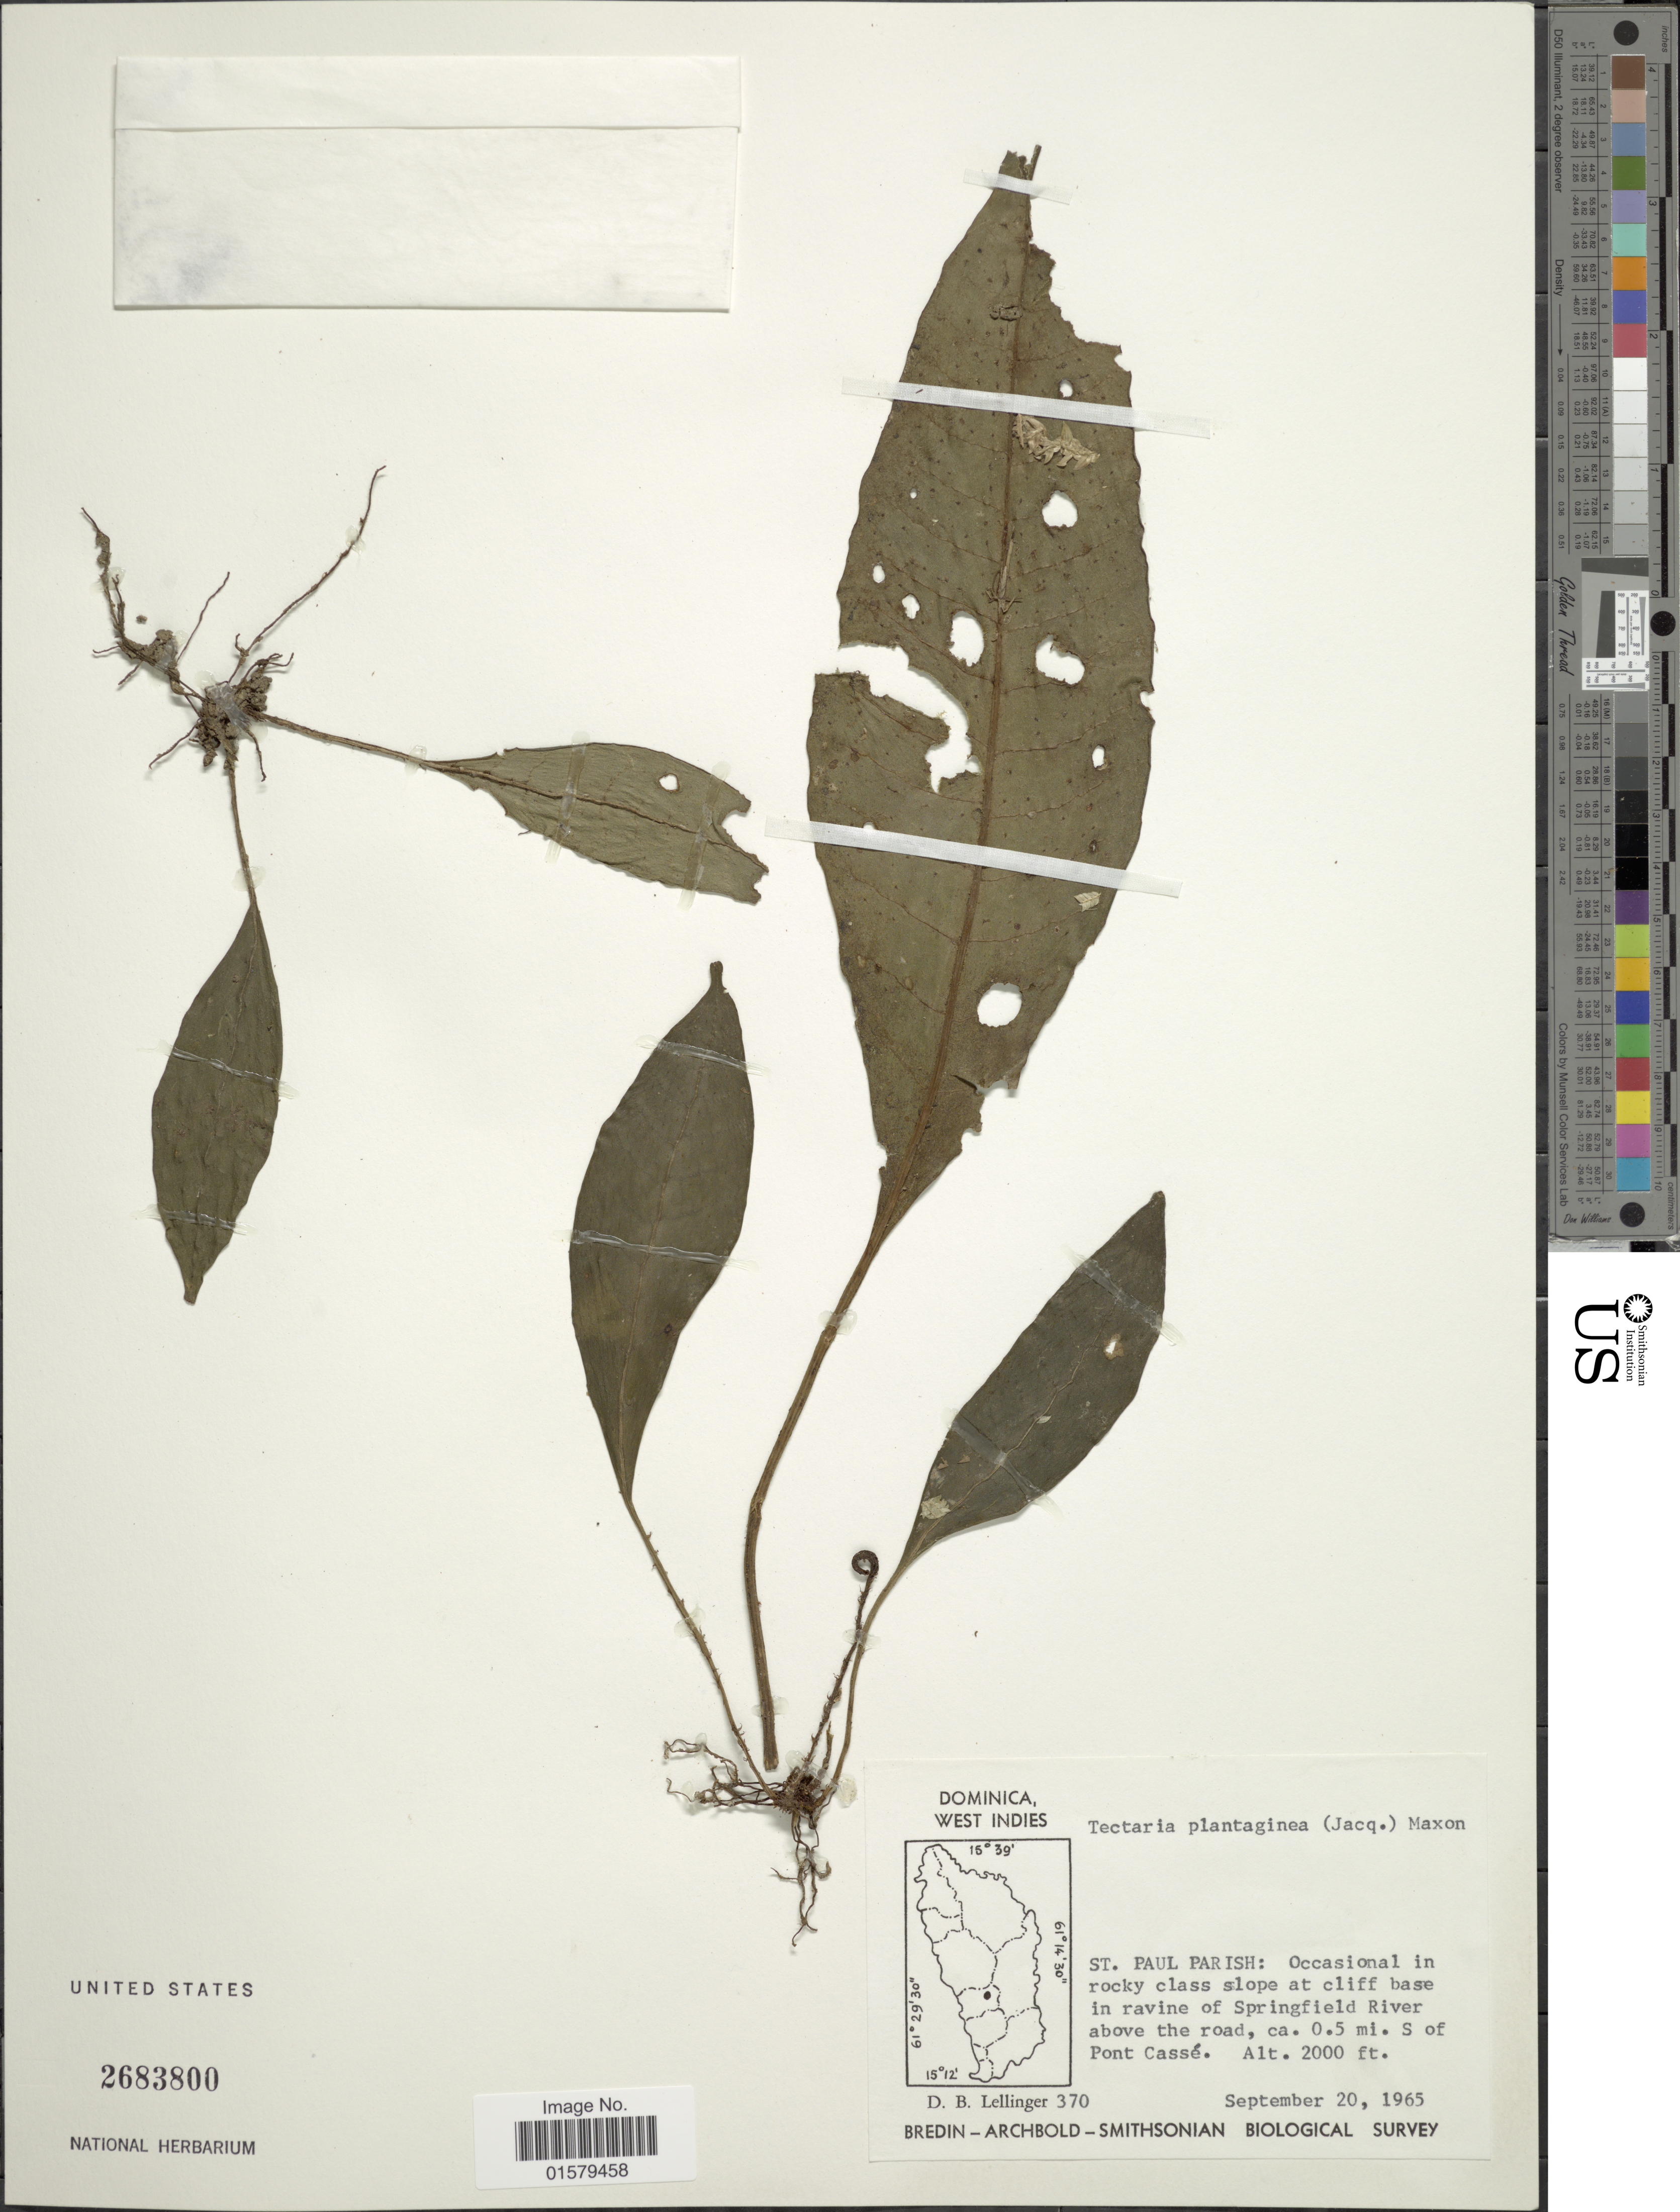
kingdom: Plantae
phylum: Tracheophyta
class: Polypodiopsida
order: Polypodiales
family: Tectariaceae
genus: Tectaria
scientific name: Tectaria plantaginea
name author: (Jacq.) Maxon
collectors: D. B. Lellinger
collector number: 370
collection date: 1965-09-20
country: Dominica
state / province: St. Paul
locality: Occasional rocky class slope at cliff base in ravine of Springfield River above the road, ca. 0.5 mi. S of Pont Casse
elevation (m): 610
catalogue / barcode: US 2683800